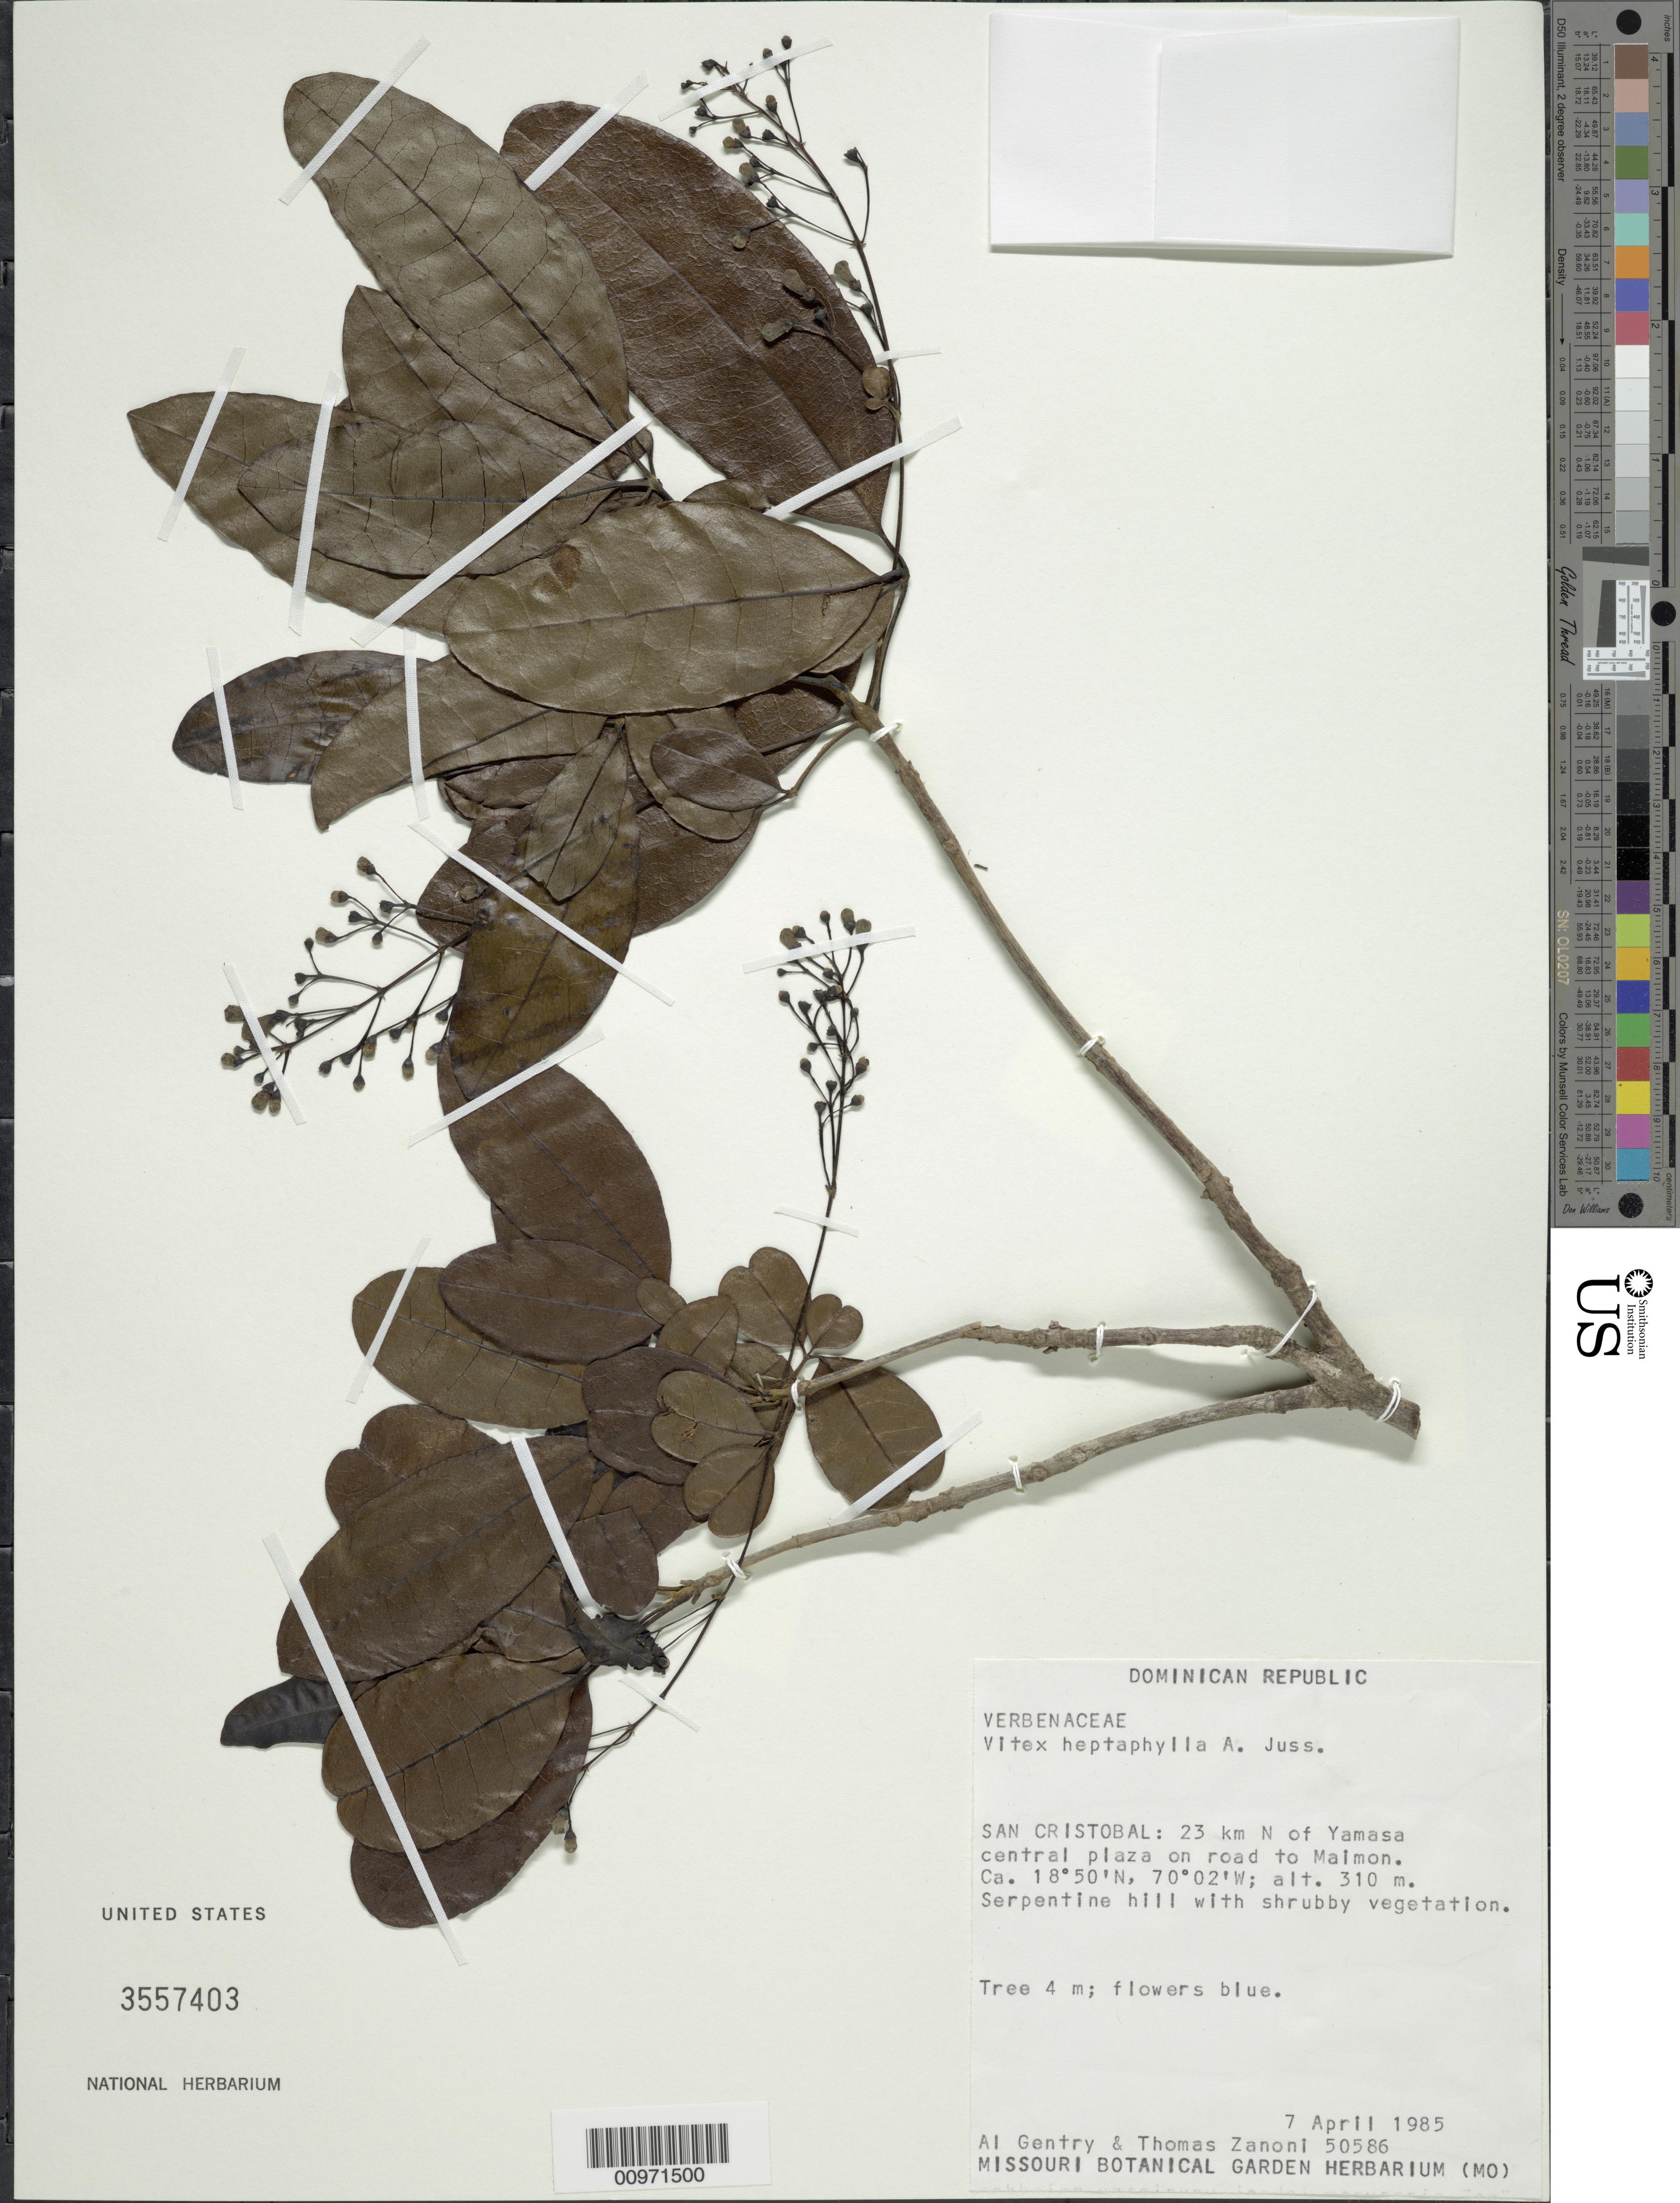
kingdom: Plantae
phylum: Tracheophyta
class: Magnoliopsida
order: Lamiales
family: Lamiaceae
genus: Vitex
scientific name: Vitex heptaphylla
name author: A. Juss.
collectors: A. H. Gentry & T. A. Zanoni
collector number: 50586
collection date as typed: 07 Apr 1985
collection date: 1985-04-07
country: Dominican Republic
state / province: San Cristobal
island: Hispaniola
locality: Yamasa central plaza, 23 km N on road to Malmon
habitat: Serpentine hill with shrubby vegetation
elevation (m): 310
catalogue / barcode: US 3557403